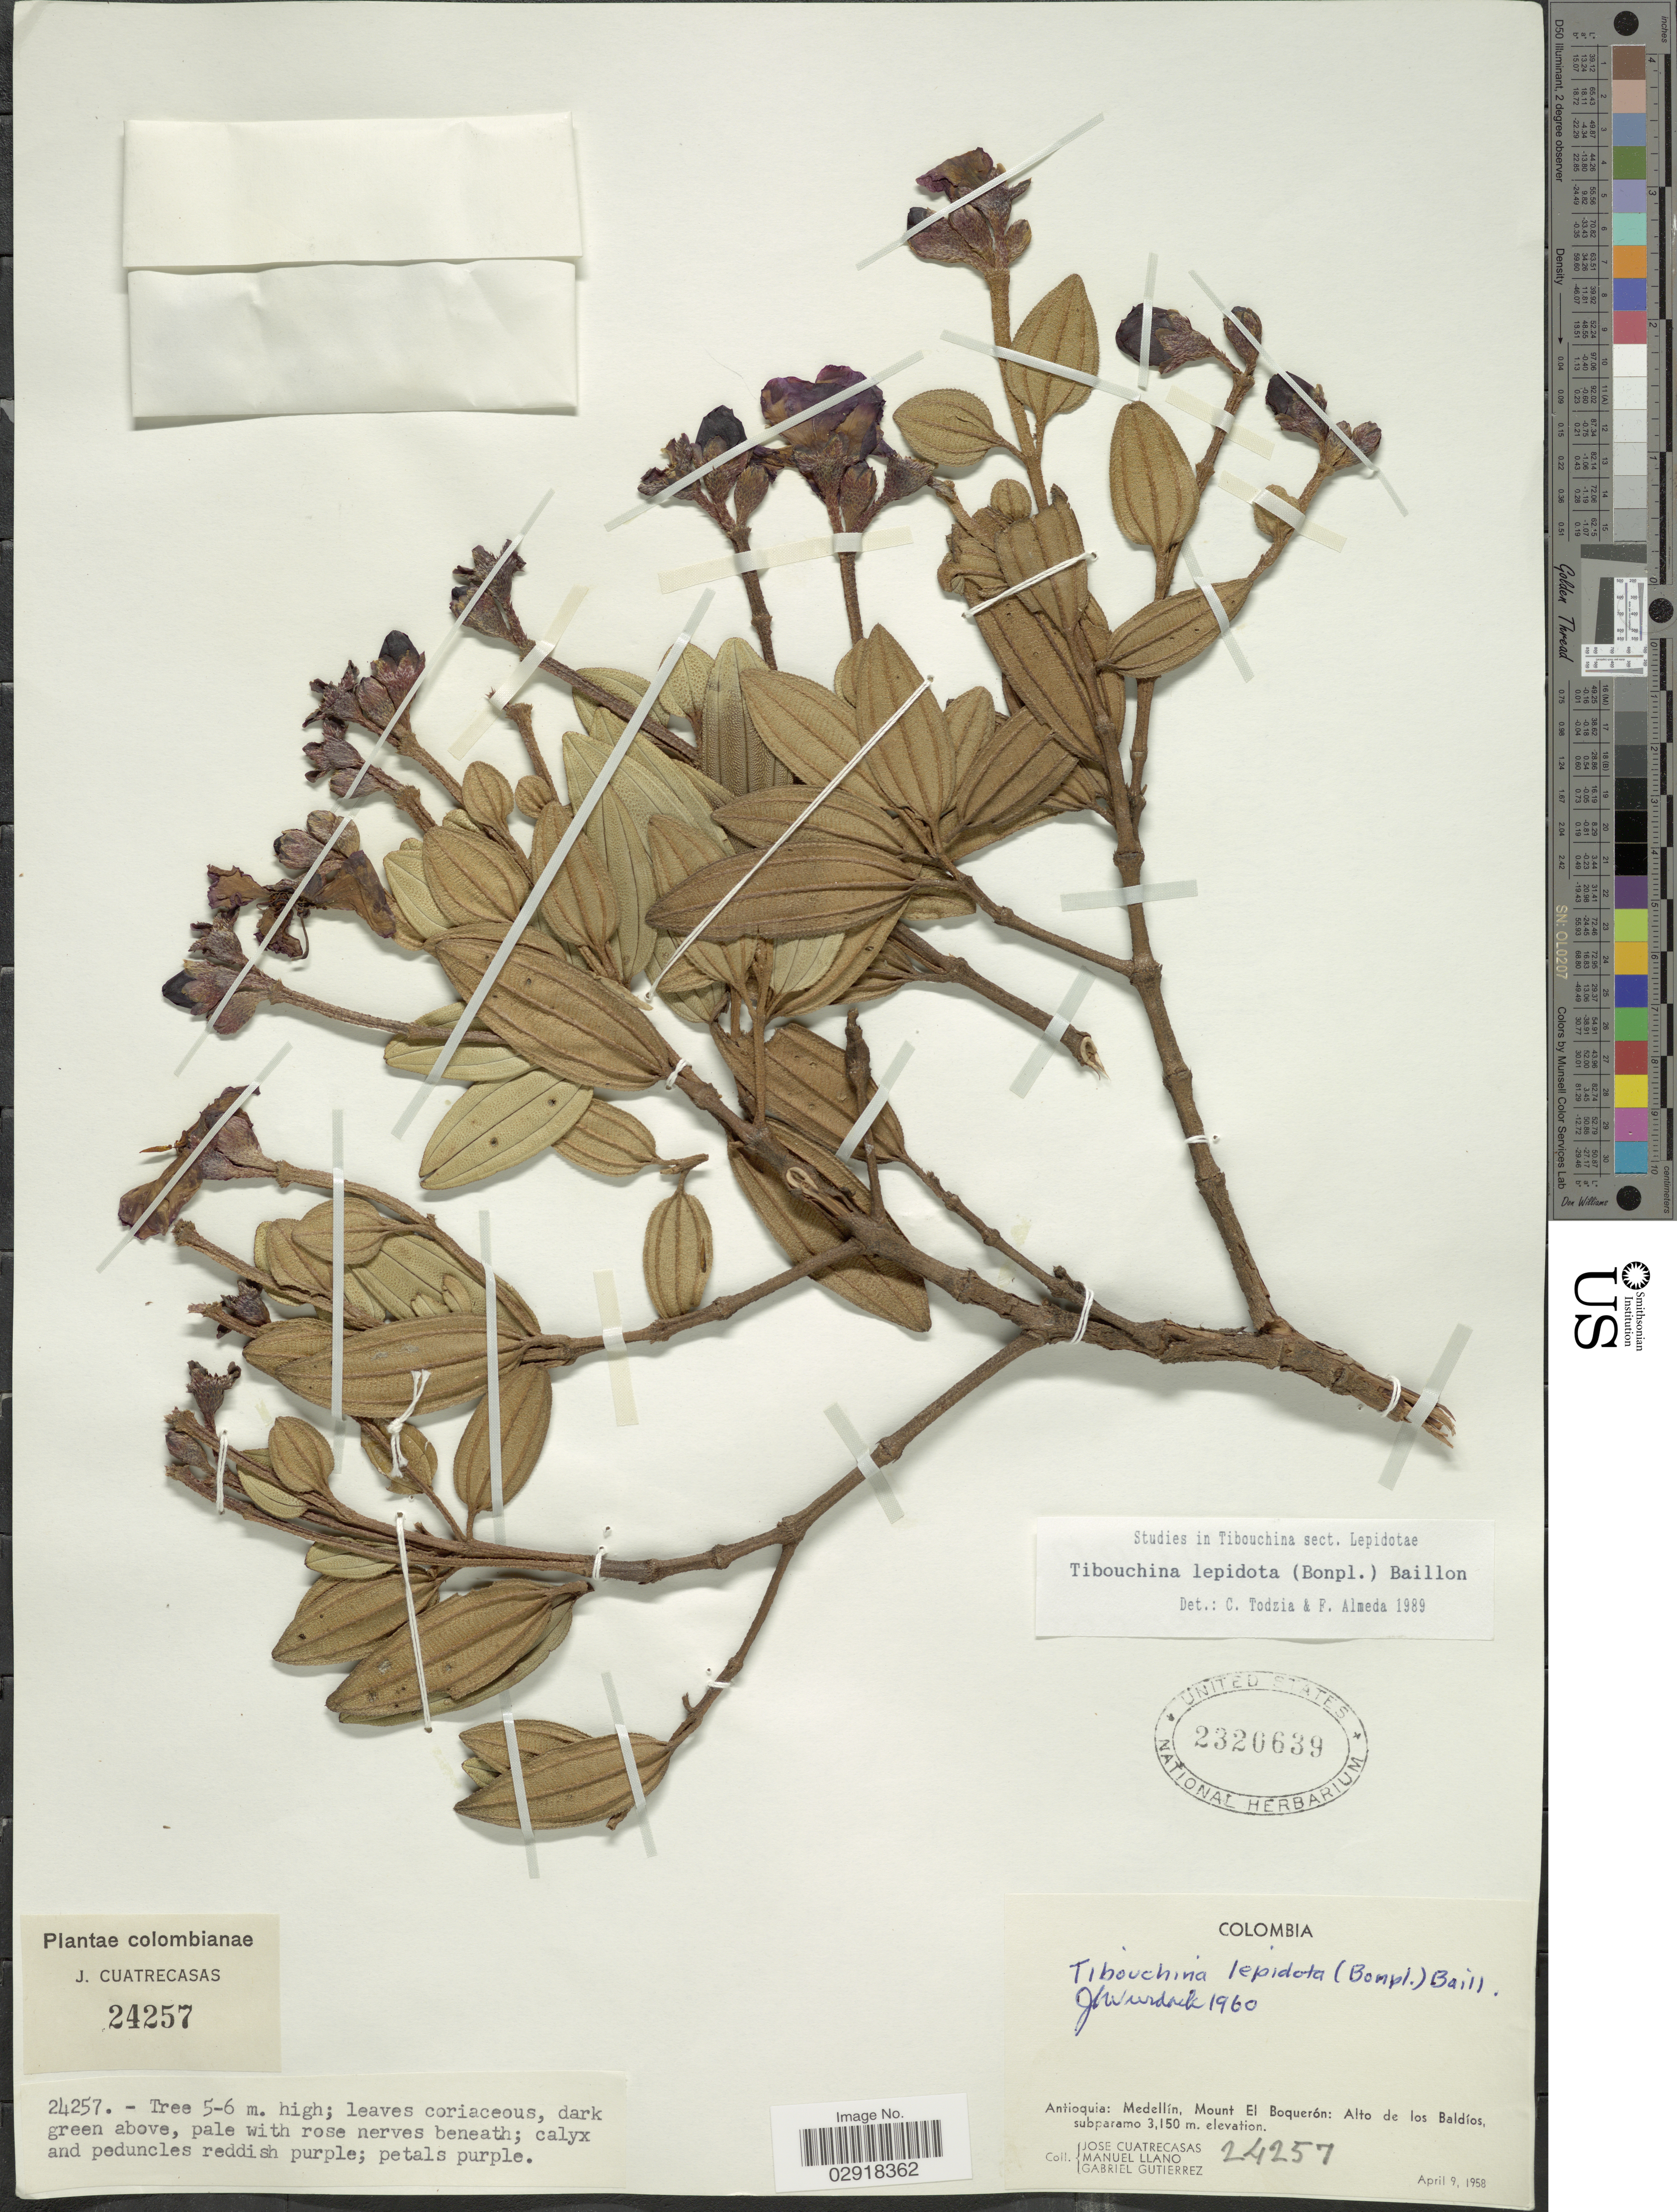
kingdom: Plantae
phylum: Tracheophyta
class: Magnoliopsida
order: Myrtales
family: Melastomataceae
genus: Andesanthus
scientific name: Andesanthus lepidotus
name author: (Humb. & Bonpl.) P.J.F. Guim. & Michelang.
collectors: J. Cuatrecasas, M. Llano & G. Gutierrez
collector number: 24257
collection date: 1958-04-09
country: Colombia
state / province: Antioquia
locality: Medellín, mount El Boquerón, Alto de los Baldíos.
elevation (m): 3150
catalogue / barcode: US 2320639